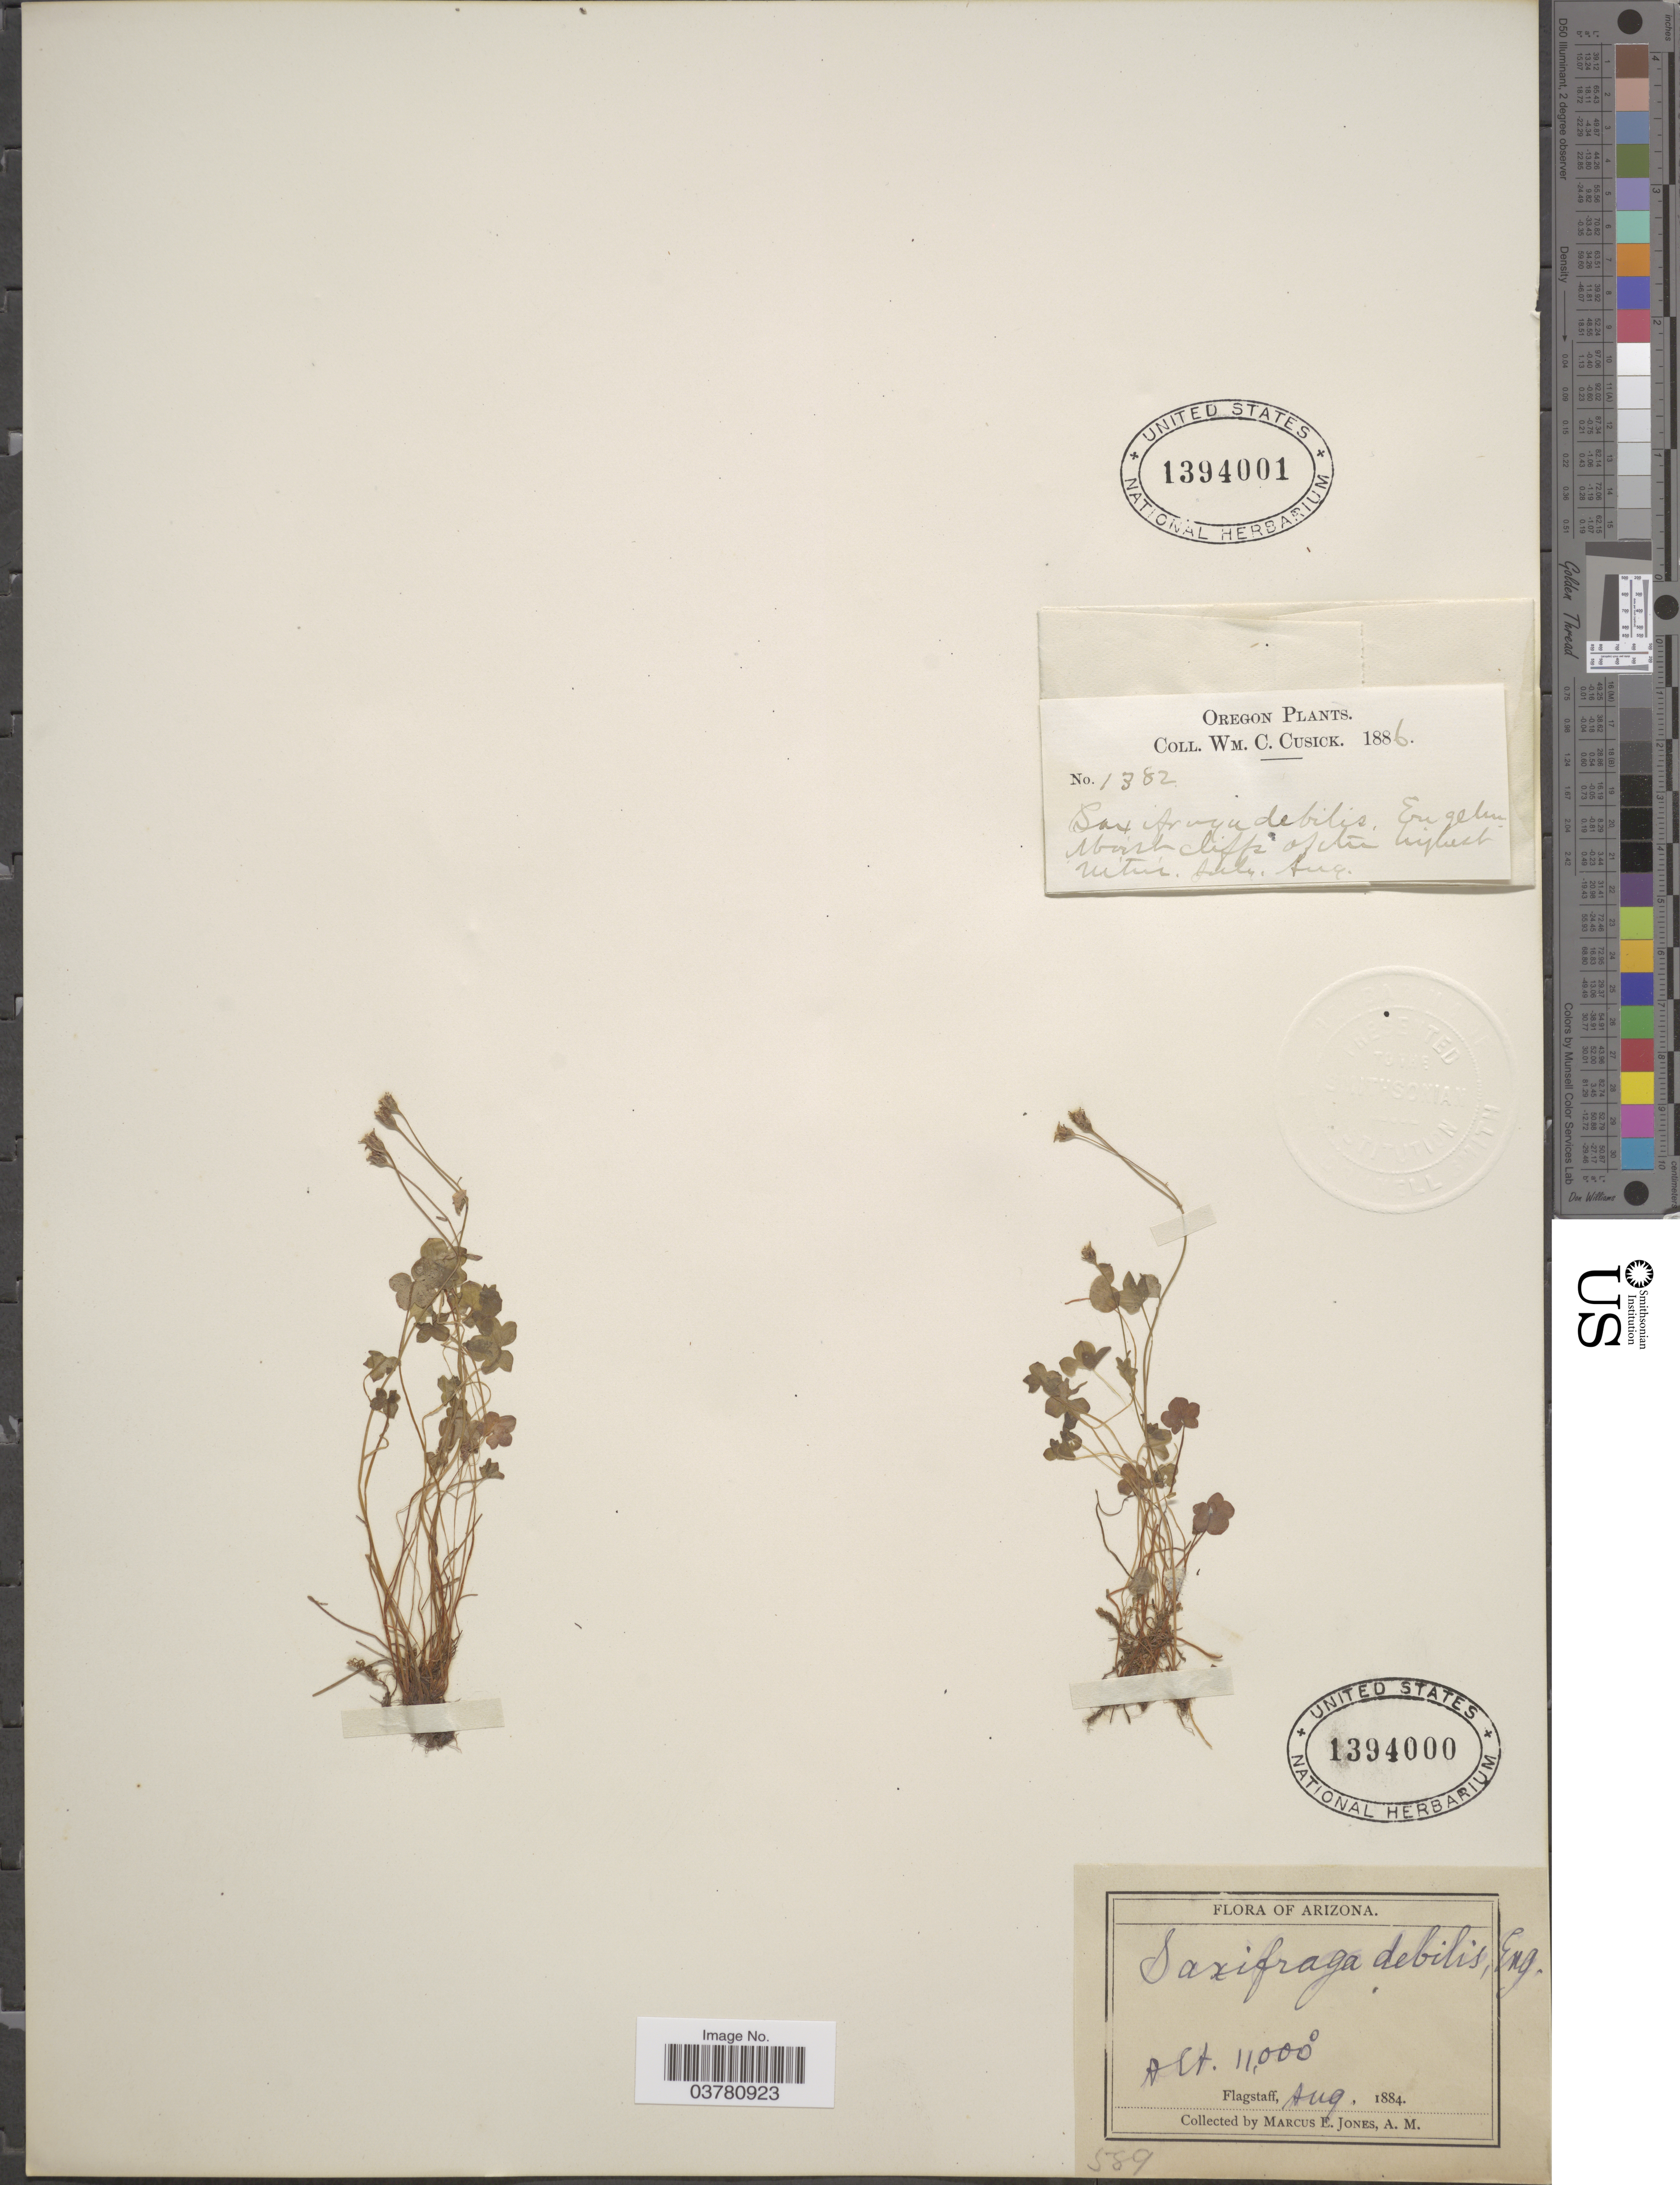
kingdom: Plantae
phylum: Tracheophyta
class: Magnoliopsida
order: Saxifragales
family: Saxifragaceae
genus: Saxifraga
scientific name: Saxifraga rivularis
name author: L.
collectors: W. C. Cusick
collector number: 1382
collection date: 1886-07/1886-08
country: United States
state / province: Oregon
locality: Marsh cliffs of the highest Mtns.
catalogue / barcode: US 1394001